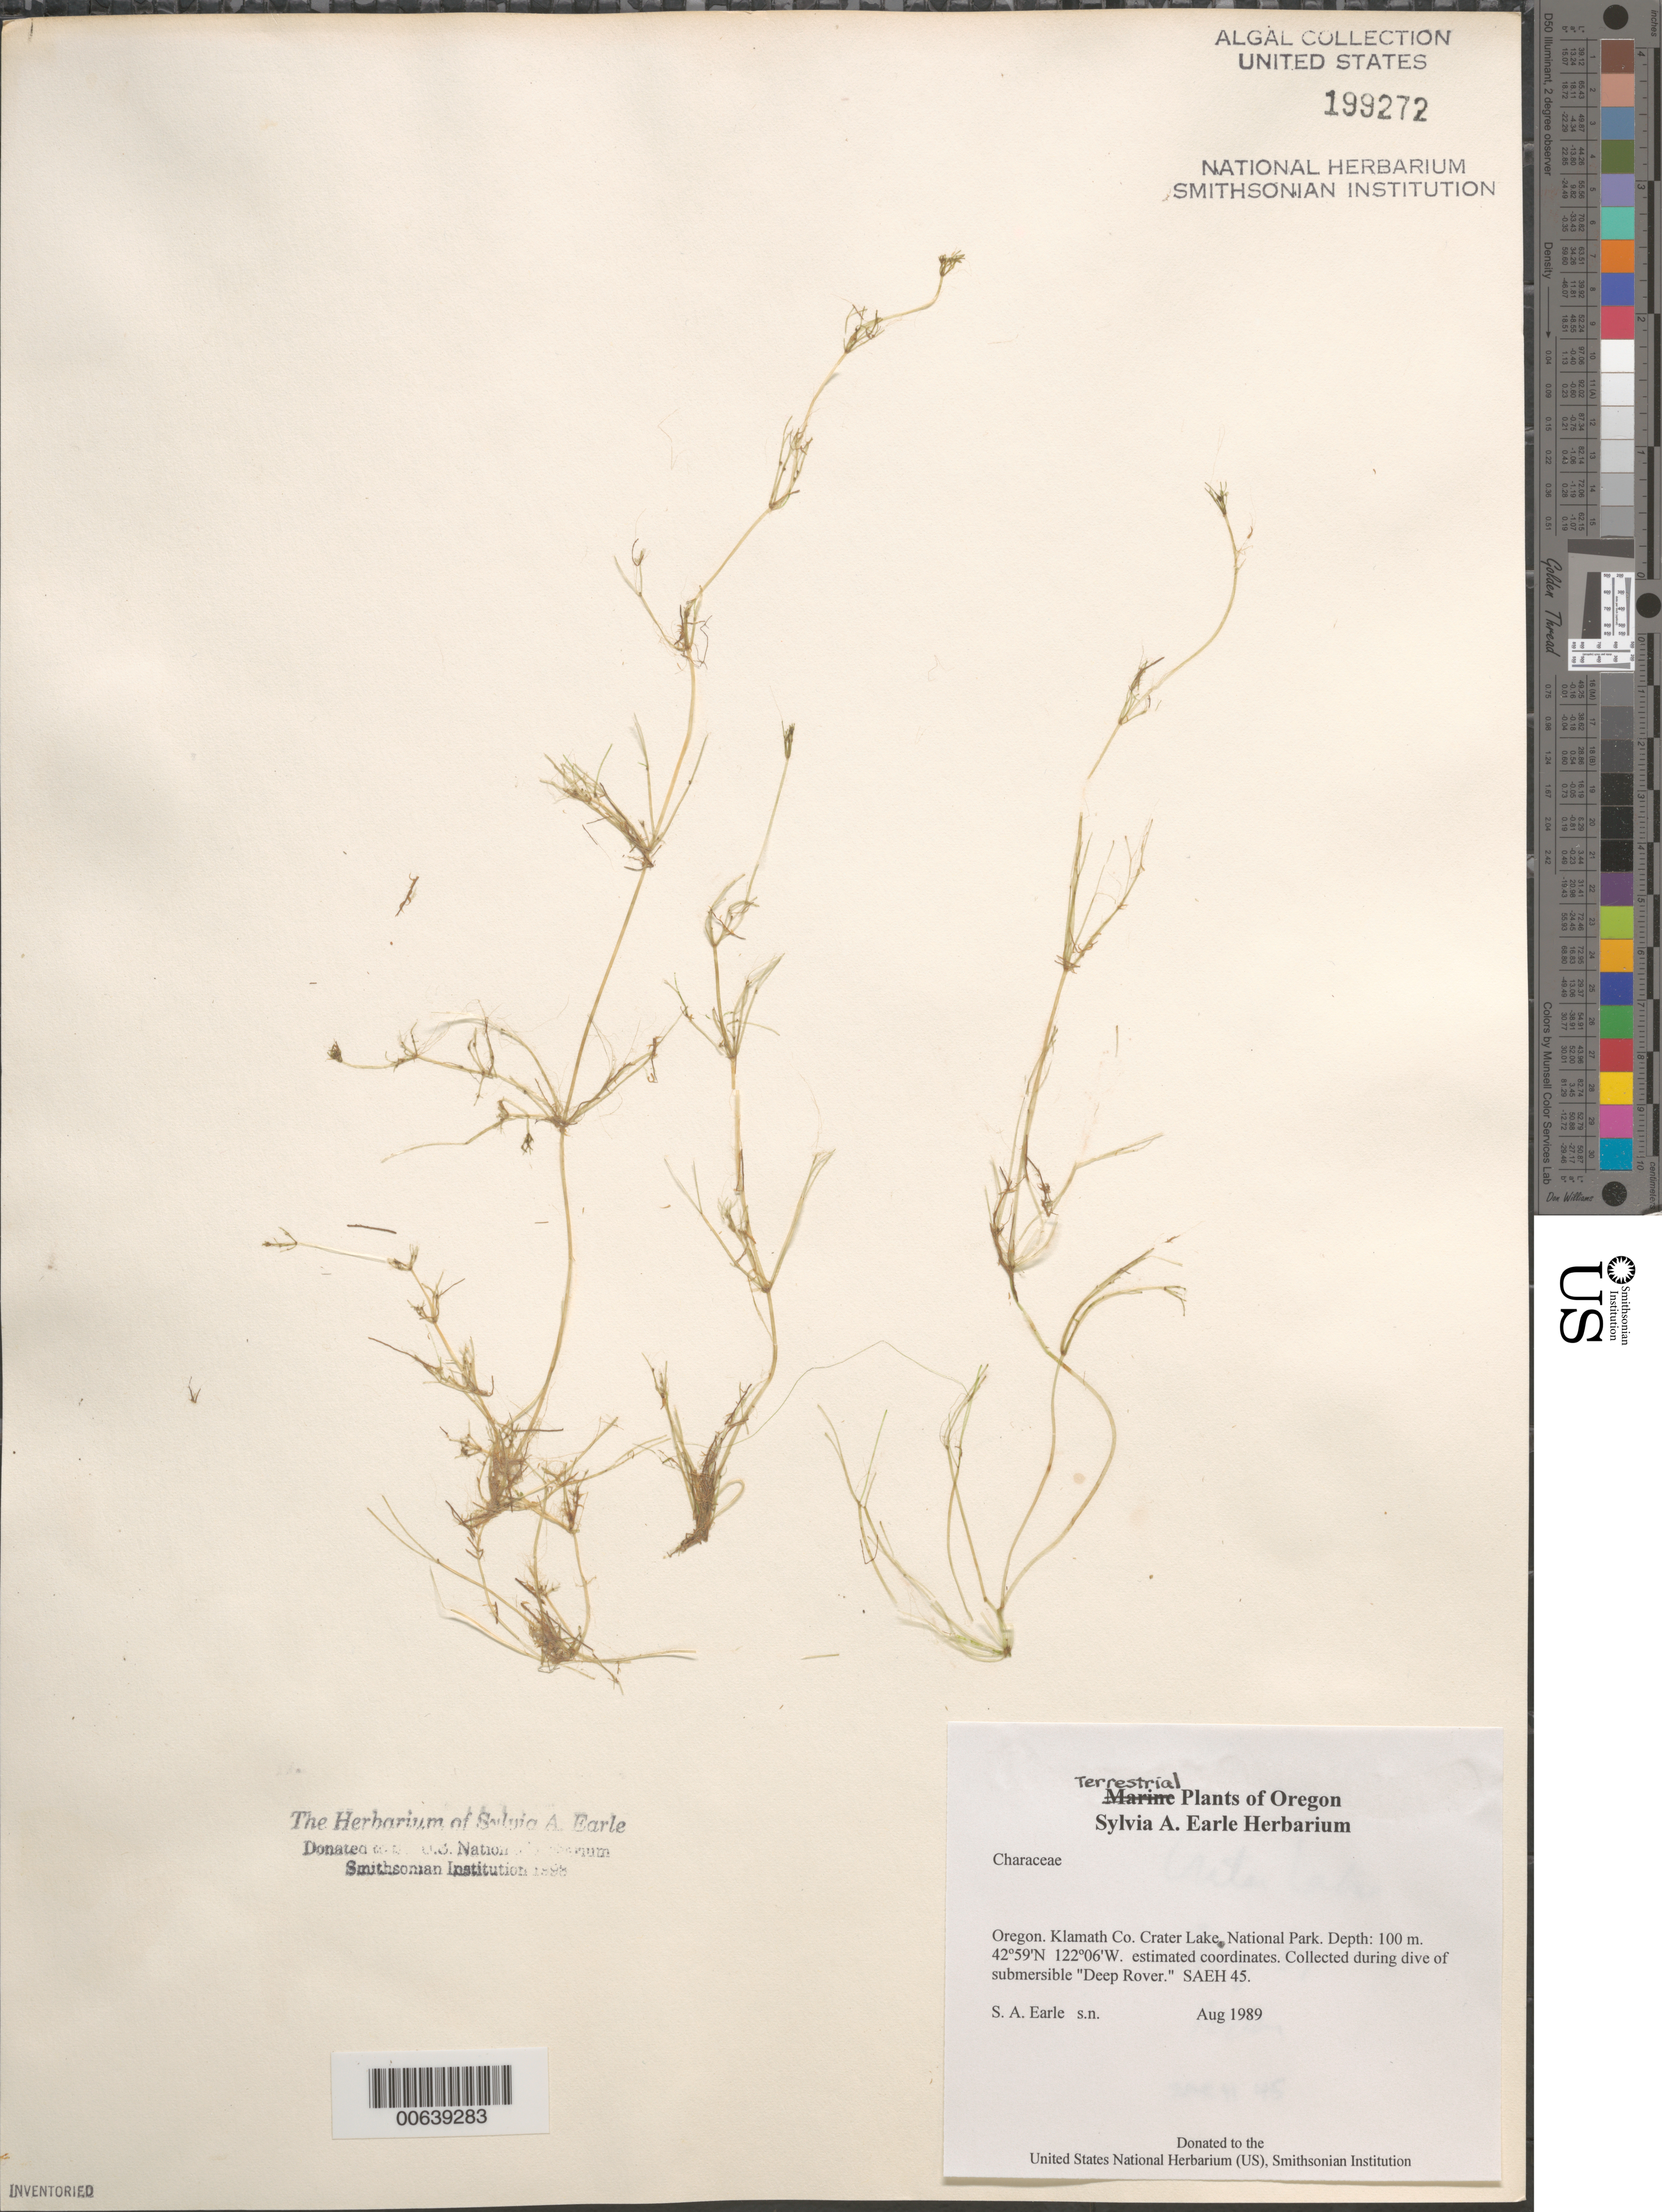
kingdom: Plantae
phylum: Charophyta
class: Charophyceae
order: Charales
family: Characeae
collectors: S. A. Earle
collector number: Saeh 45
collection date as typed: Aug 1989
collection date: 1989-08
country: United States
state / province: Oregon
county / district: Klamath County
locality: Crater Lake National Park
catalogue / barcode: US 199272